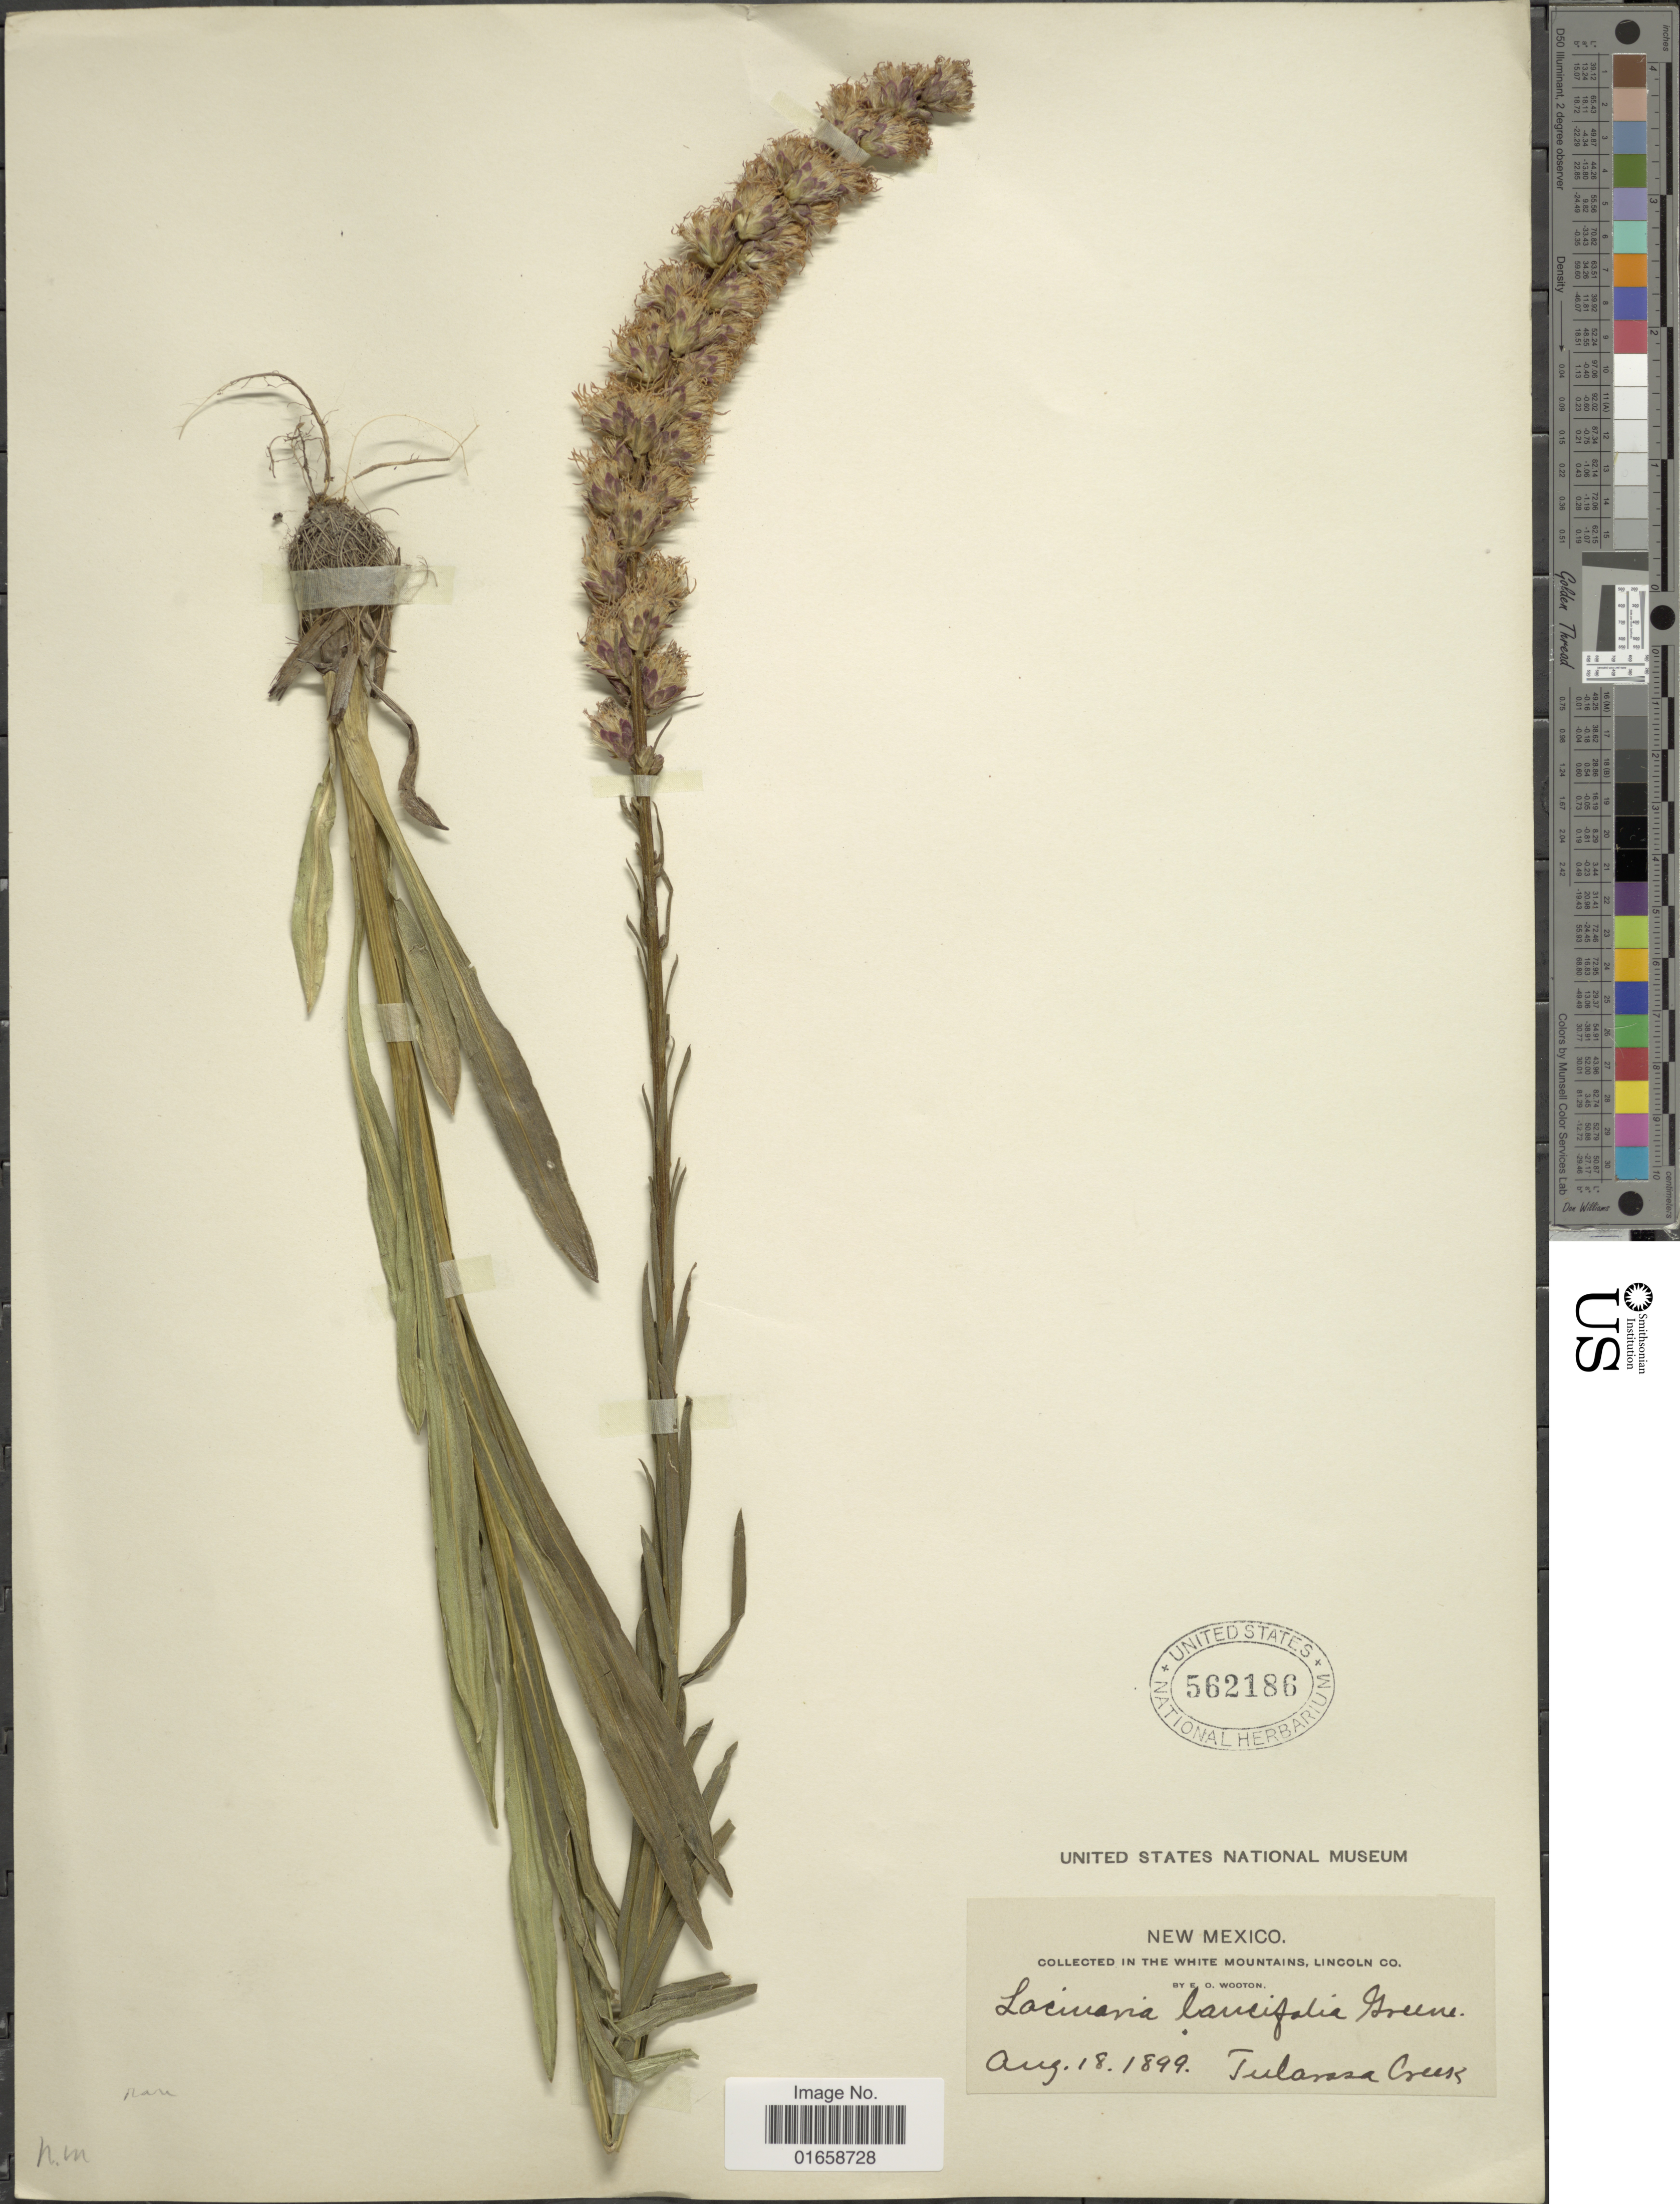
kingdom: Plantae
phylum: Tracheophyta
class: Magnoliopsida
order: Asterales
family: Asteraceae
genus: Liatris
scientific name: Liatris lancifolia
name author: (Greene) Kittell in Tidestr. & Kittell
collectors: E. O. Wooton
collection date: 1899-08-18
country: United States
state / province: New Mexico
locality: In The White Mountains, Lincoln Co., Tulanasa Creek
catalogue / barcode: US 562186